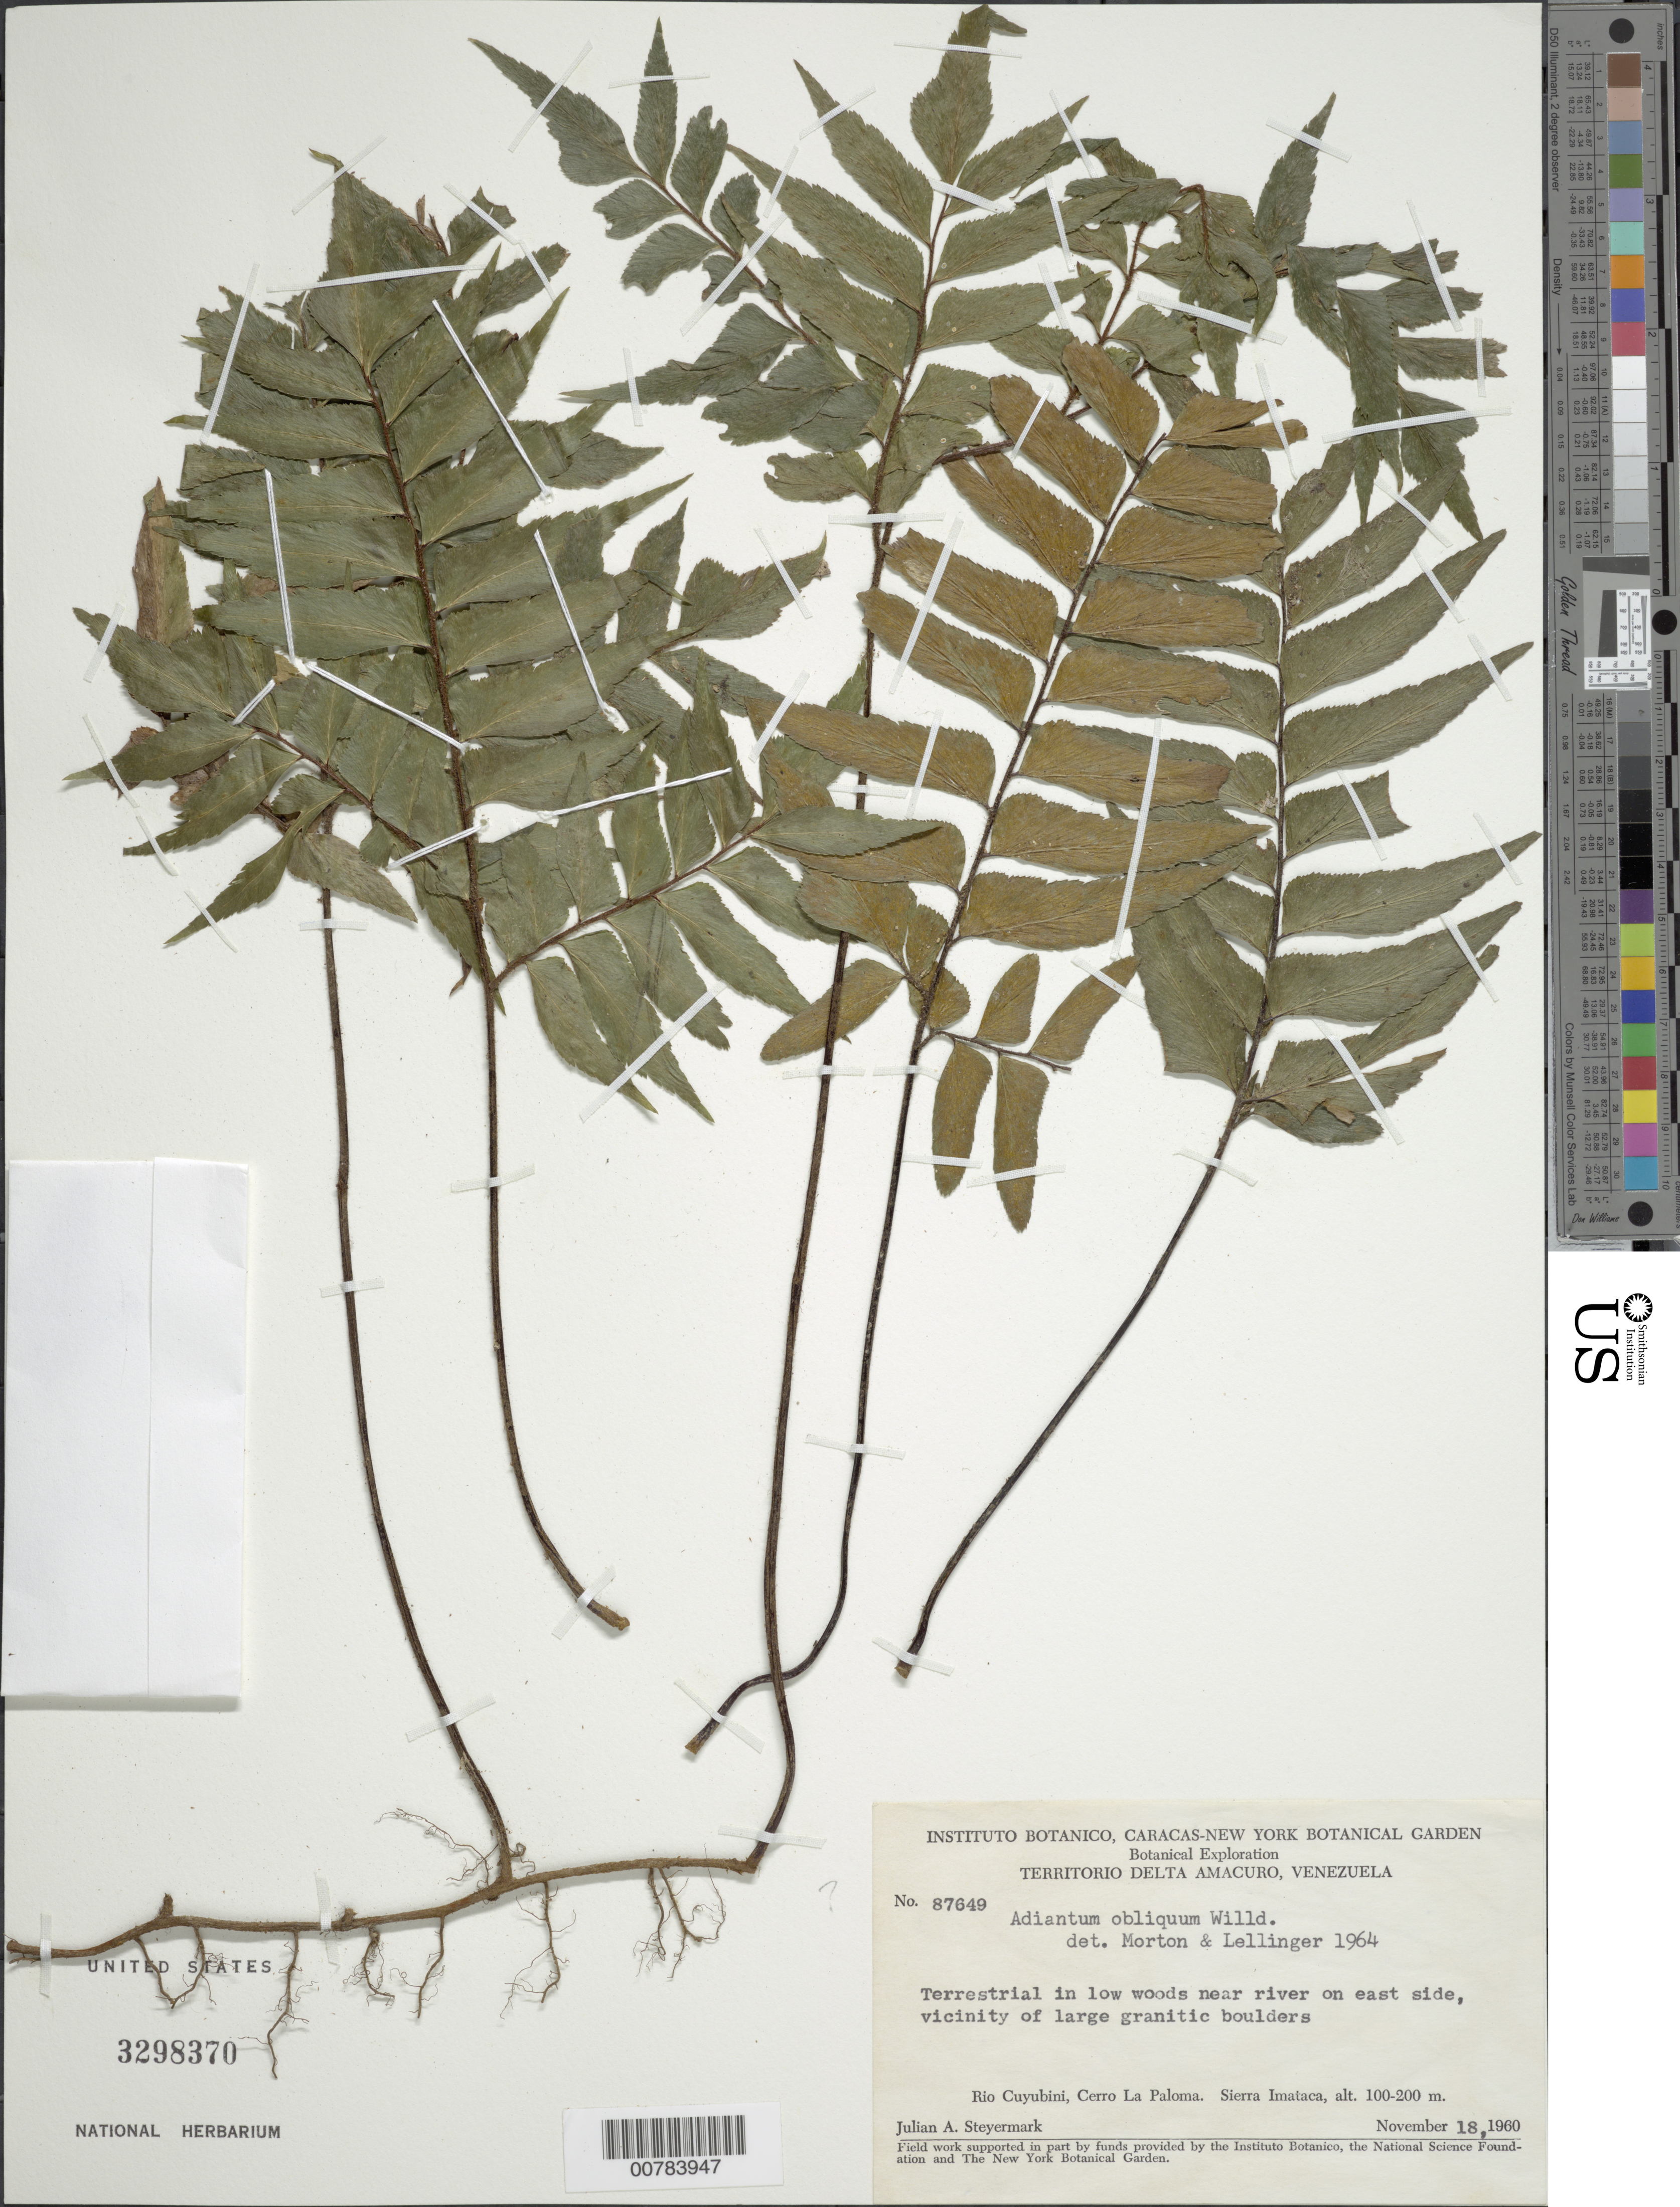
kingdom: Plantae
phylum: Tracheophyta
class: Polypodiopsida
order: Polypodiales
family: Pteridaceae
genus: Adiantum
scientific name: Adiantum petiolatum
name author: Desv.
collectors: J. Steyermark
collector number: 87649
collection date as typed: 18-Nov-60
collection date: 1960-11-18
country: Venezuela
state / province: Delta Amacuro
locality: Río Cuyubini, E side; Cerro La Paloma, Sierra Imataca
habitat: Low woods near river on east side, vicinity of large granitic boulders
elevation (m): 100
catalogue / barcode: US 3298370